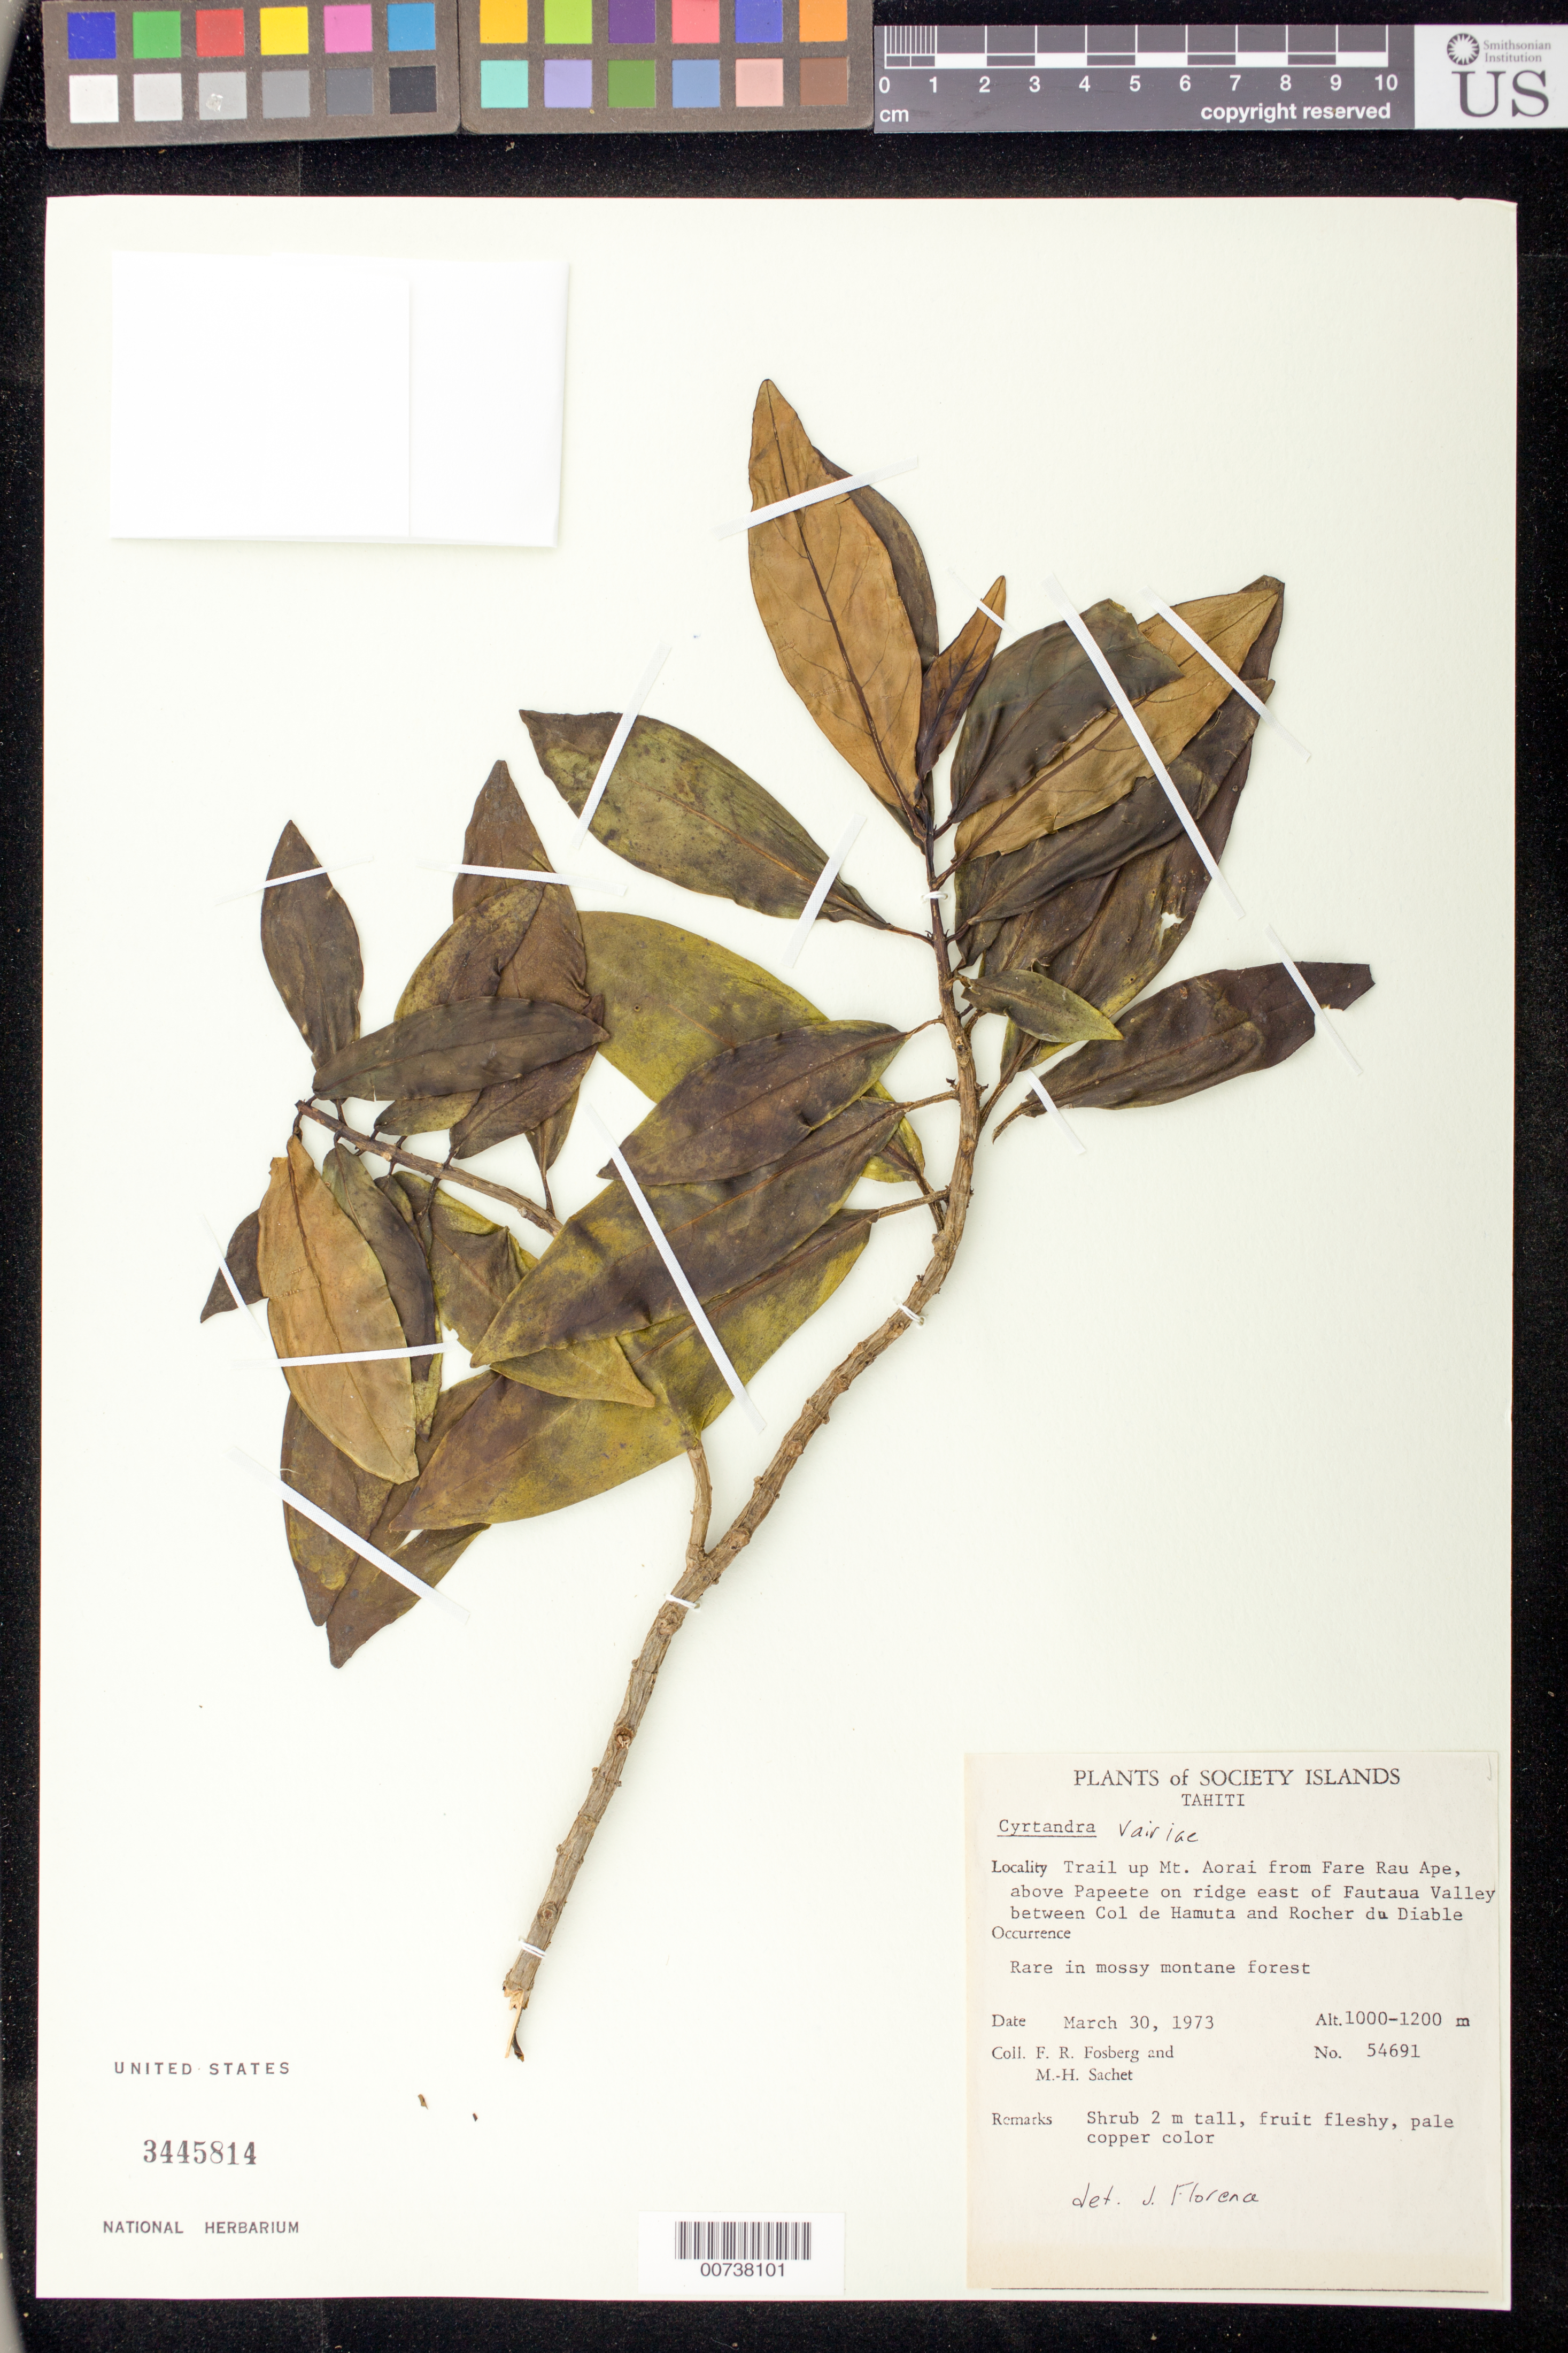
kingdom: Plantae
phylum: Tracheophyta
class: Magnoliopsida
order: Lamiales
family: Gesneriaceae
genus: Cyrtandra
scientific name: Cyrtandra vairiae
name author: Drake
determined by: Florence, J.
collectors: F. R. Fosberg & M.-H. Sachet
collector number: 54691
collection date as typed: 30 Mar 1973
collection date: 1973-03-30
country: French Polynesia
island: Tahiti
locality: Trail up Mt. Aorai from Fare Rau Ape, above Papeete on ridge east of Fautaua Valley, between Col de Hamuta and Rocher du Diable.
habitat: Rare in mossy montane forest.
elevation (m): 1000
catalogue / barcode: US 3445814